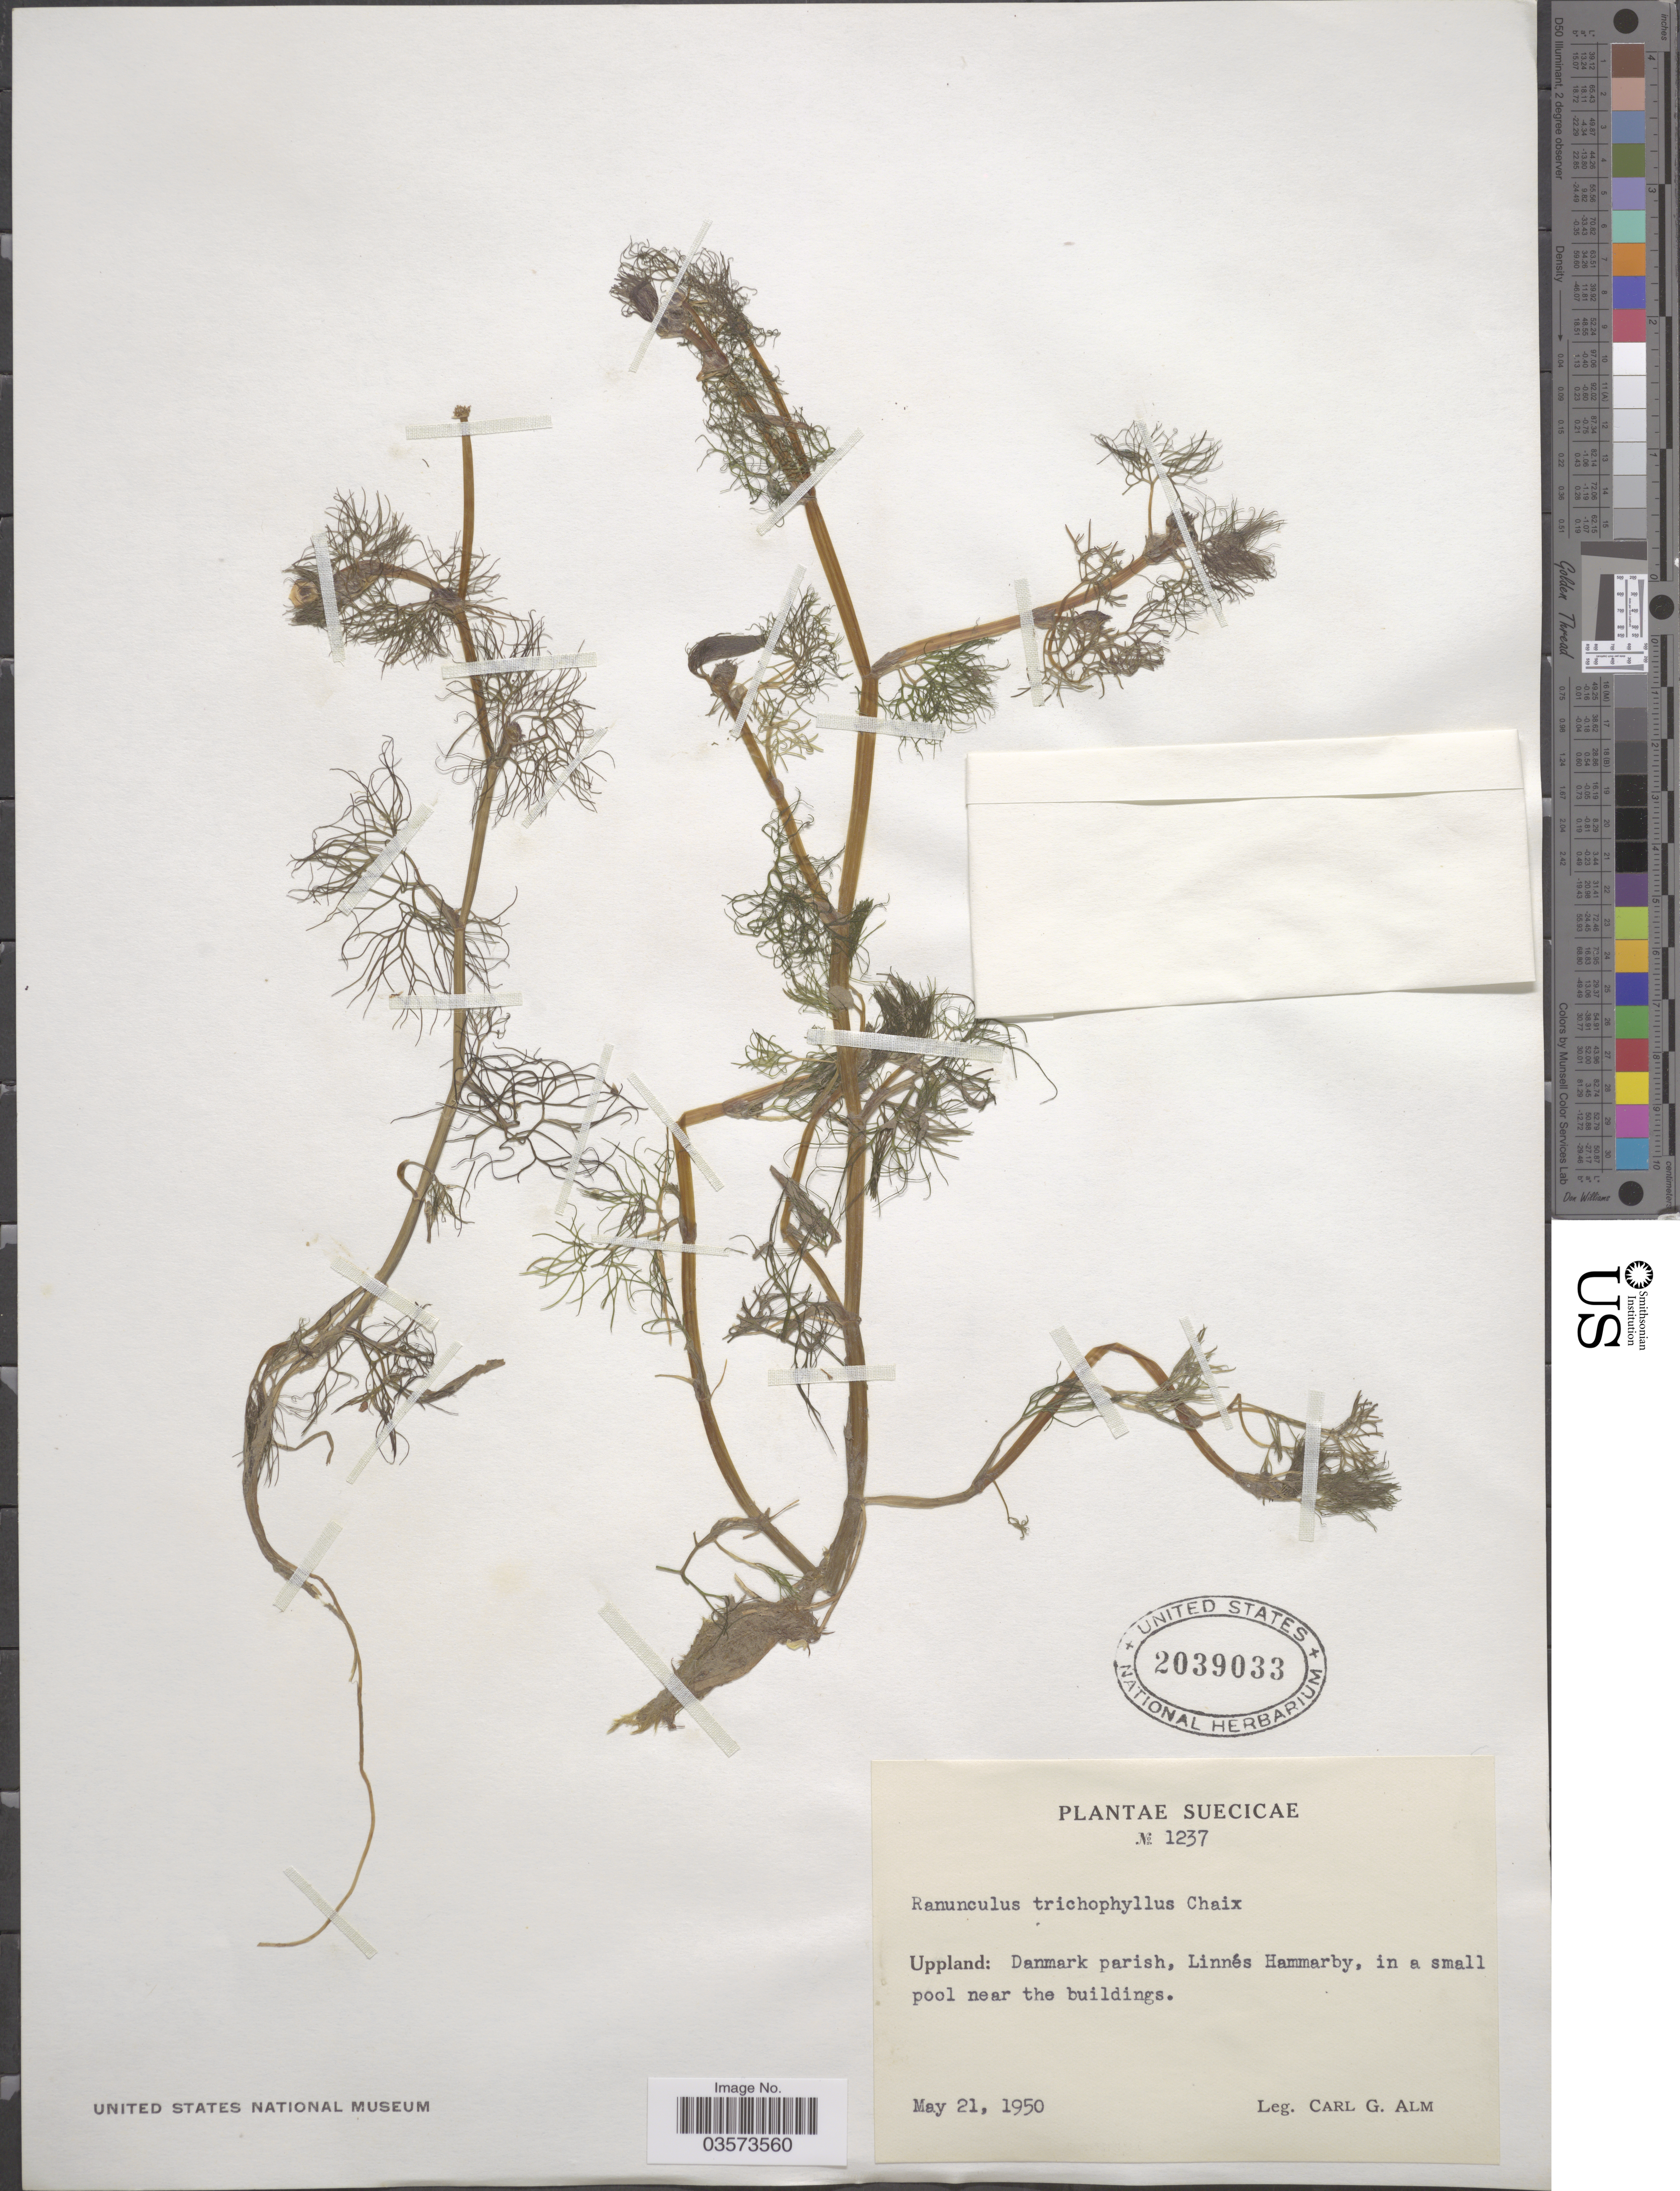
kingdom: Plantae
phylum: Tracheophyta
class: Magnoliopsida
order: Ranunculales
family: Ranunculaceae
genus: Ranunculus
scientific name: Ranunculus trichophyllus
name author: Chaix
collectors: C. G. Alm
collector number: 1237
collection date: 1950-05-21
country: Sweden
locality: Suecicae. Uppland: Danmark parish, Linnés Hammarby, in a small pool near the buildings.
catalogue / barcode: US 2039033